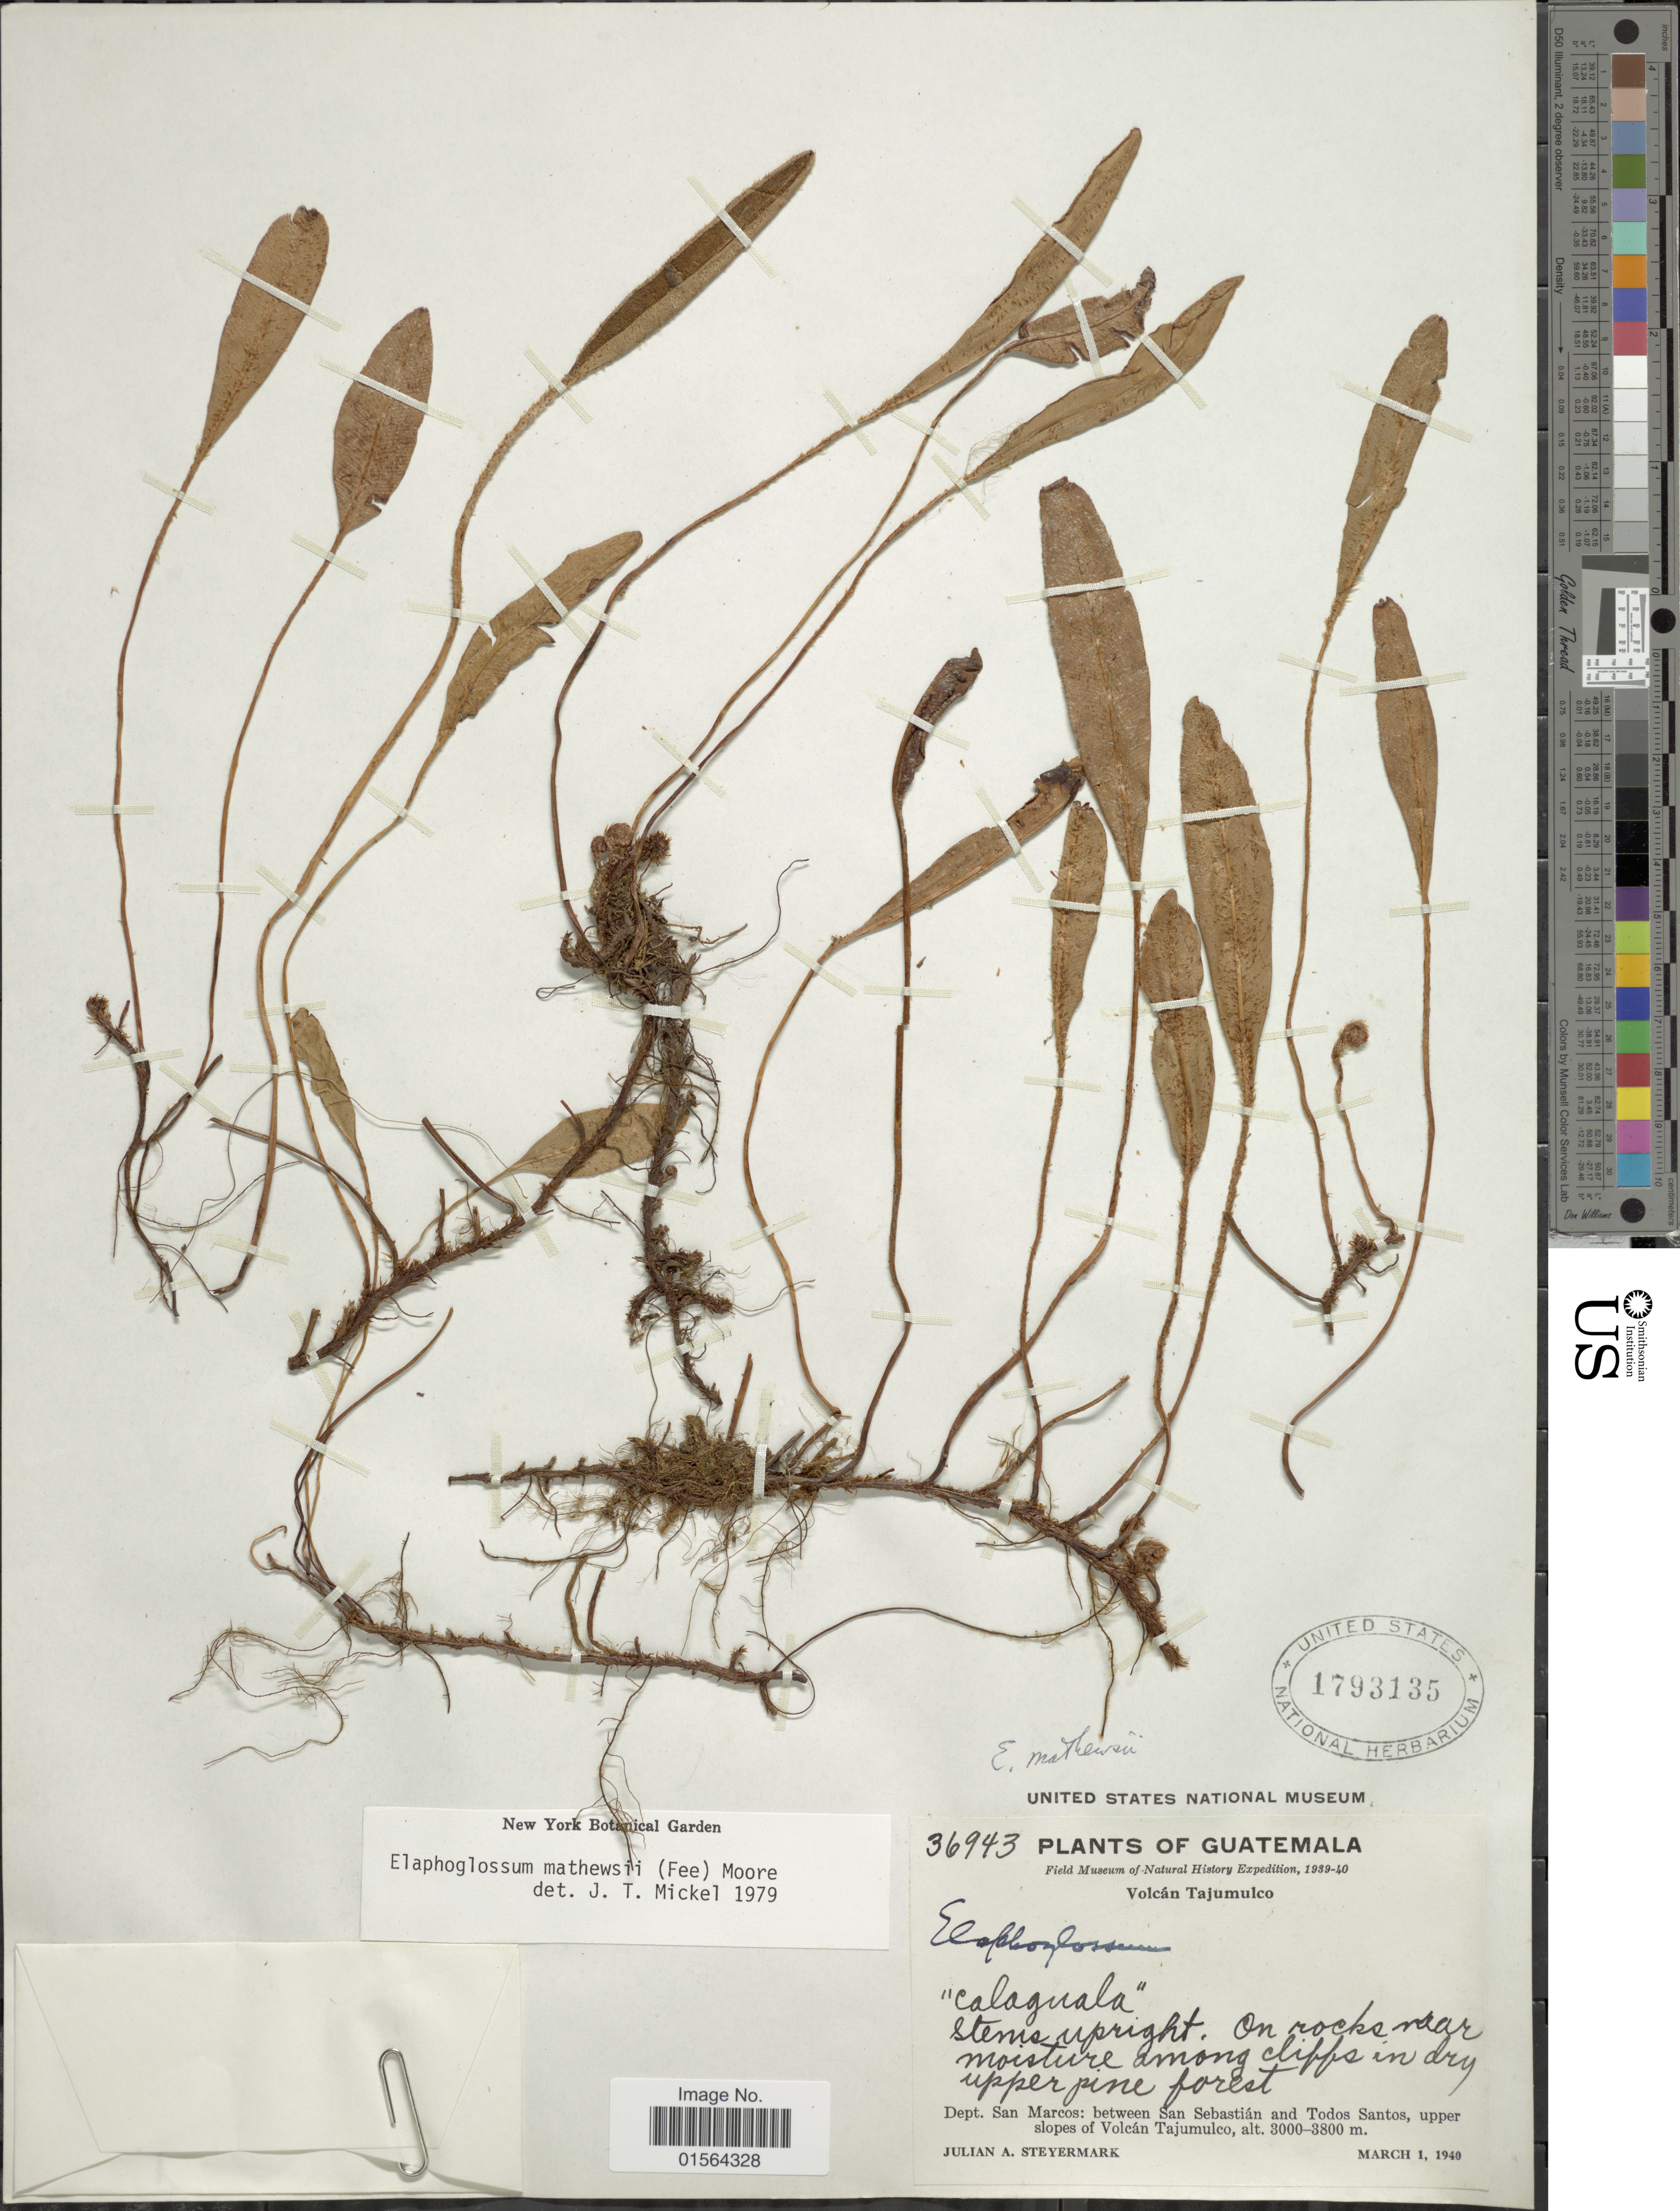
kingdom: Plantae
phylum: Tracheophyta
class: Polypodiopsida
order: Polypodiales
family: Dryopteridaceae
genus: Elaphoglossum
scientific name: Elaphoglossum mathewsii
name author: (Fée) T. Moore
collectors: J. Steyermark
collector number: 36943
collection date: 1940-03-01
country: Guatemala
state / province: San Marcos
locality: Volcan Tajumulco, Dept. San Marcos: between San Sebastian and Todos Santos, upper slopes of Volcan Tajumulco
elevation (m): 3000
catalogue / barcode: US 1793135